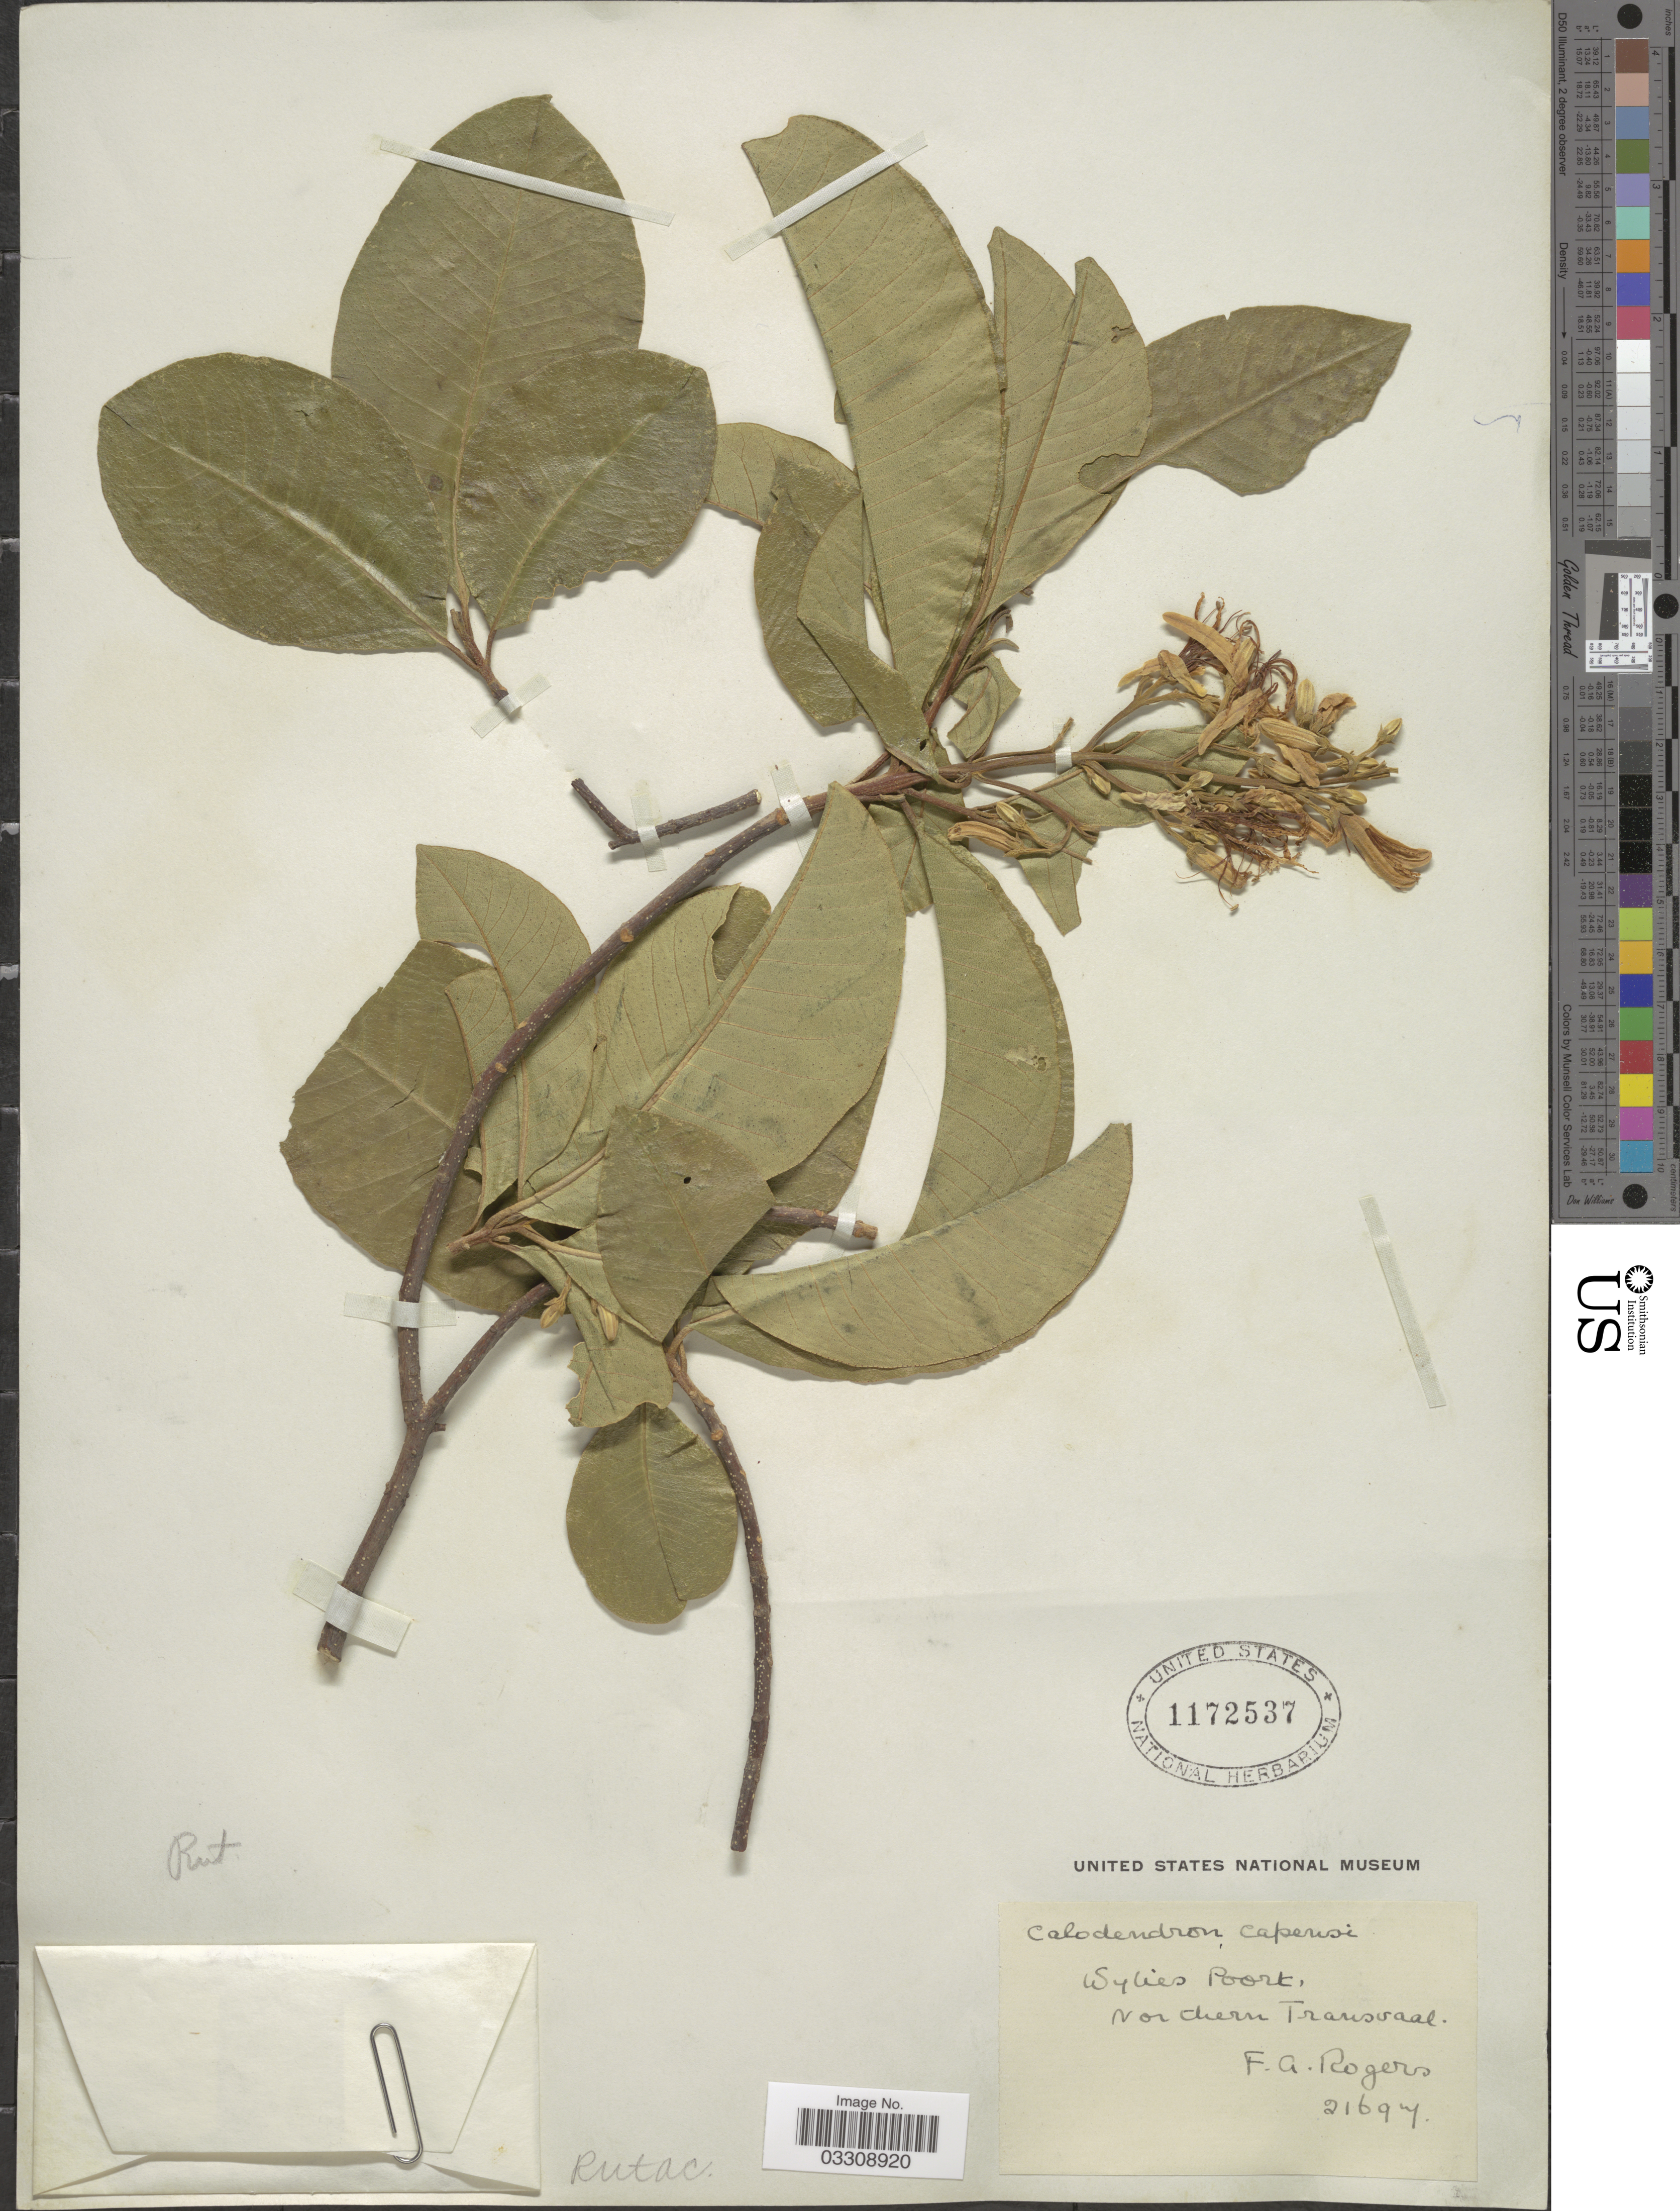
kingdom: Plantae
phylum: Tracheophyta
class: Magnoliopsida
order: Sapindales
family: Rutaceae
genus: Calodendrum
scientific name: Calodendrum capense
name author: (L. f.) Thunb.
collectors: F. A. Rogers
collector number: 21697*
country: South Africa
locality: Wylies Poort, Northern Transvaal.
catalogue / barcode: US 1172537